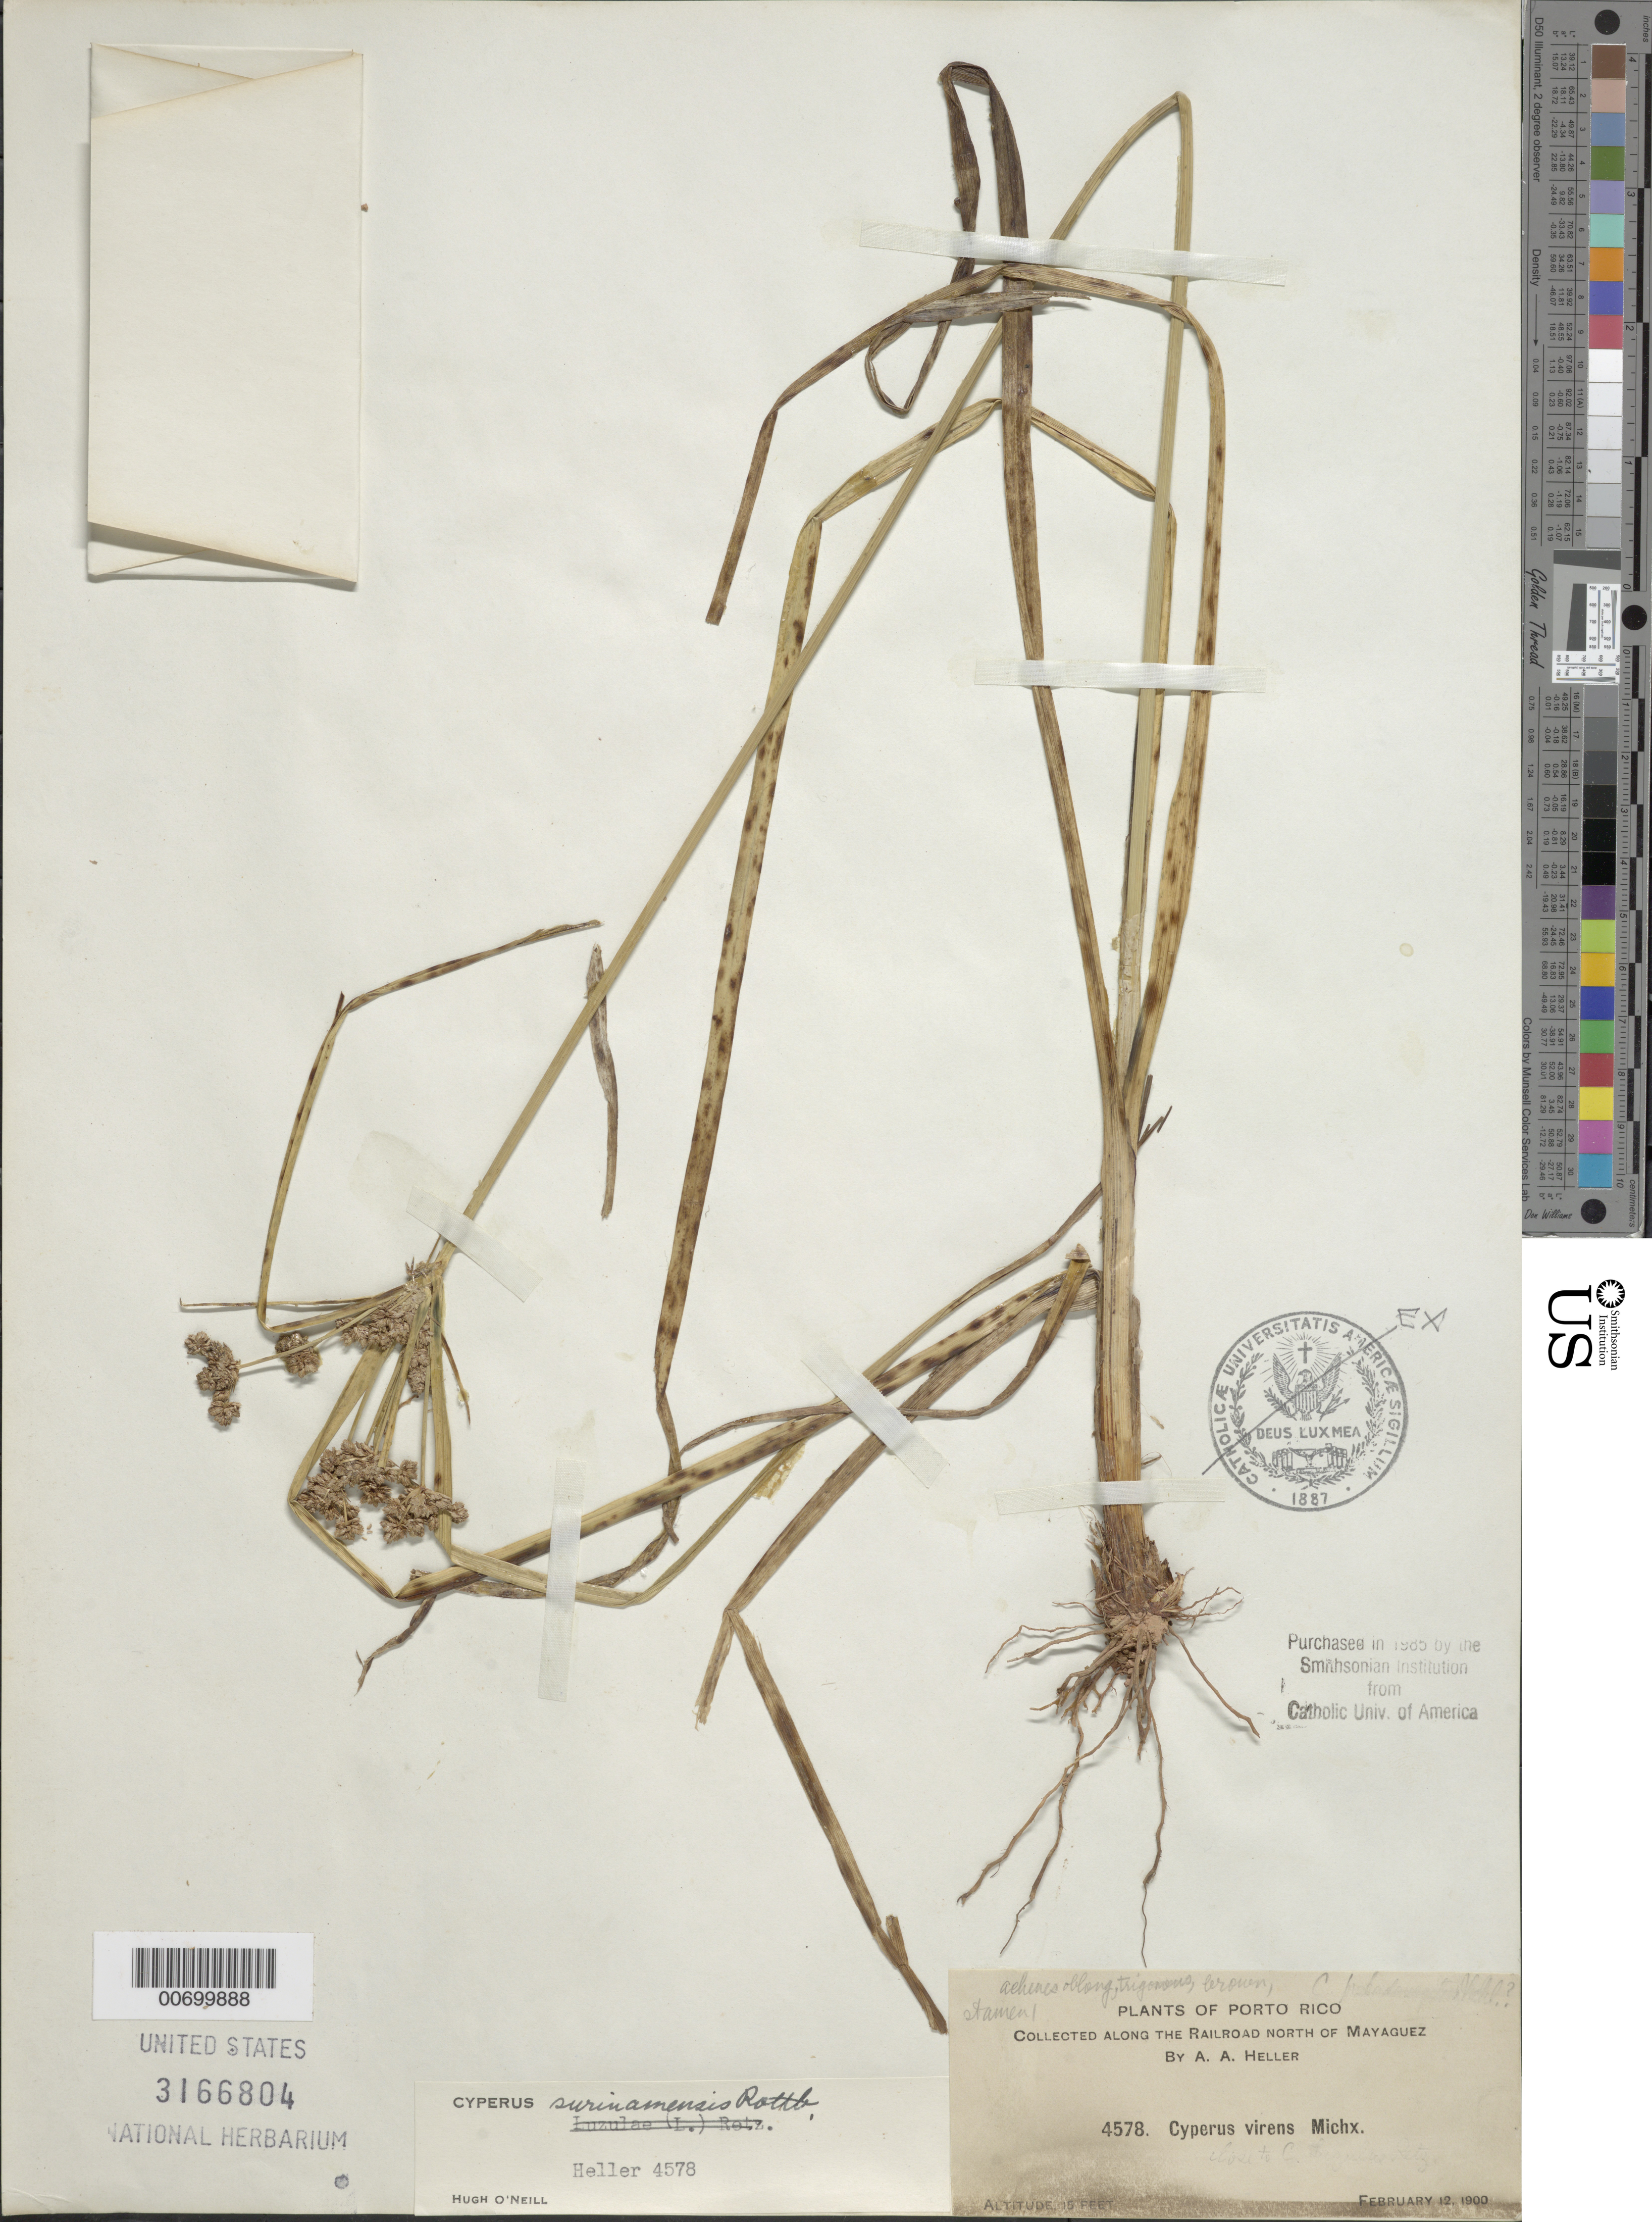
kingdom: Plantae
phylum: Tracheophyta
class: Liliopsida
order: Poales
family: Cyperaceae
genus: Cyperus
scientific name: Cyperus surinamensis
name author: Rottb.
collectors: A. A. Heller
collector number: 4578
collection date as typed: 12 Feb 1900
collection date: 1900-02-12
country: Puerto Rico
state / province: Mayagüez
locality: Collected along the railroad N of Mayagüez.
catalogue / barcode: US 3166804